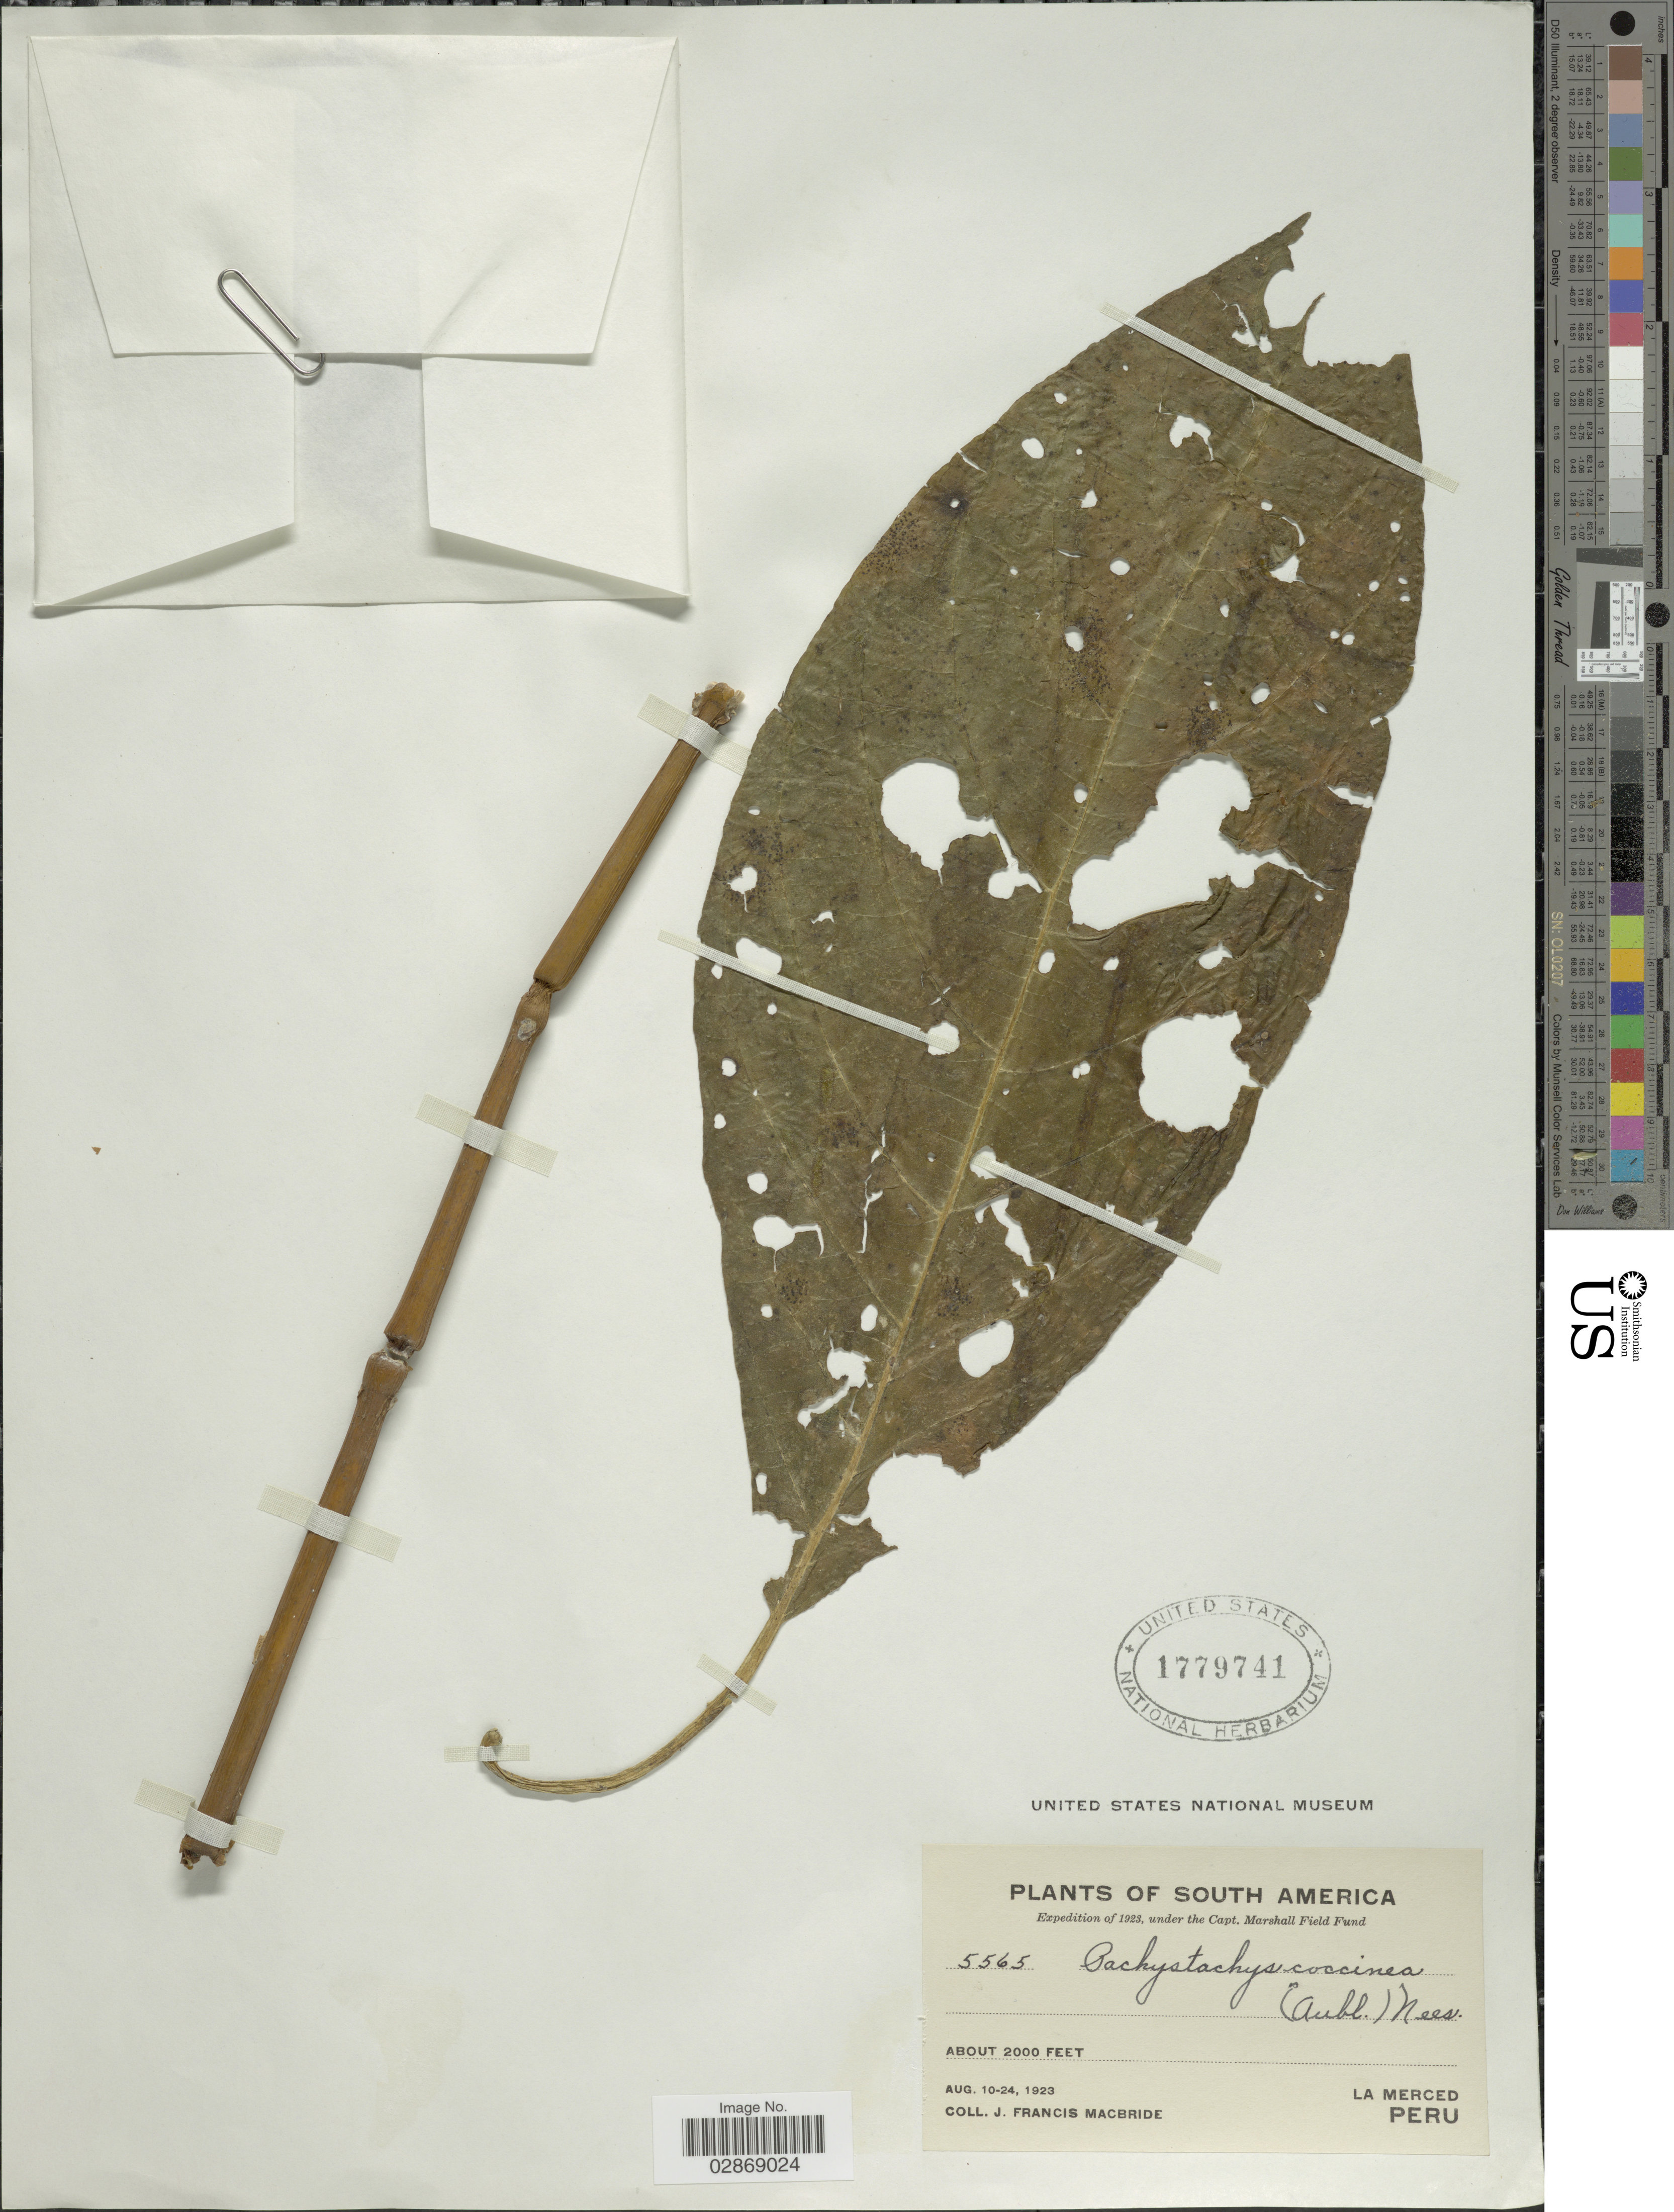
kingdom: Plantae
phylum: Tracheophyta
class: Magnoliopsida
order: Lamiales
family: Acanthaceae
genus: Pachystachys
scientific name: Pachystachys spicata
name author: (Ruiz & Pav.) Wassh.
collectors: J. F. Macbride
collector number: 5565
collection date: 1923-08-10/1923-08-24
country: Peru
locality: La Merced.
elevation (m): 610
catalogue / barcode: US 1779741